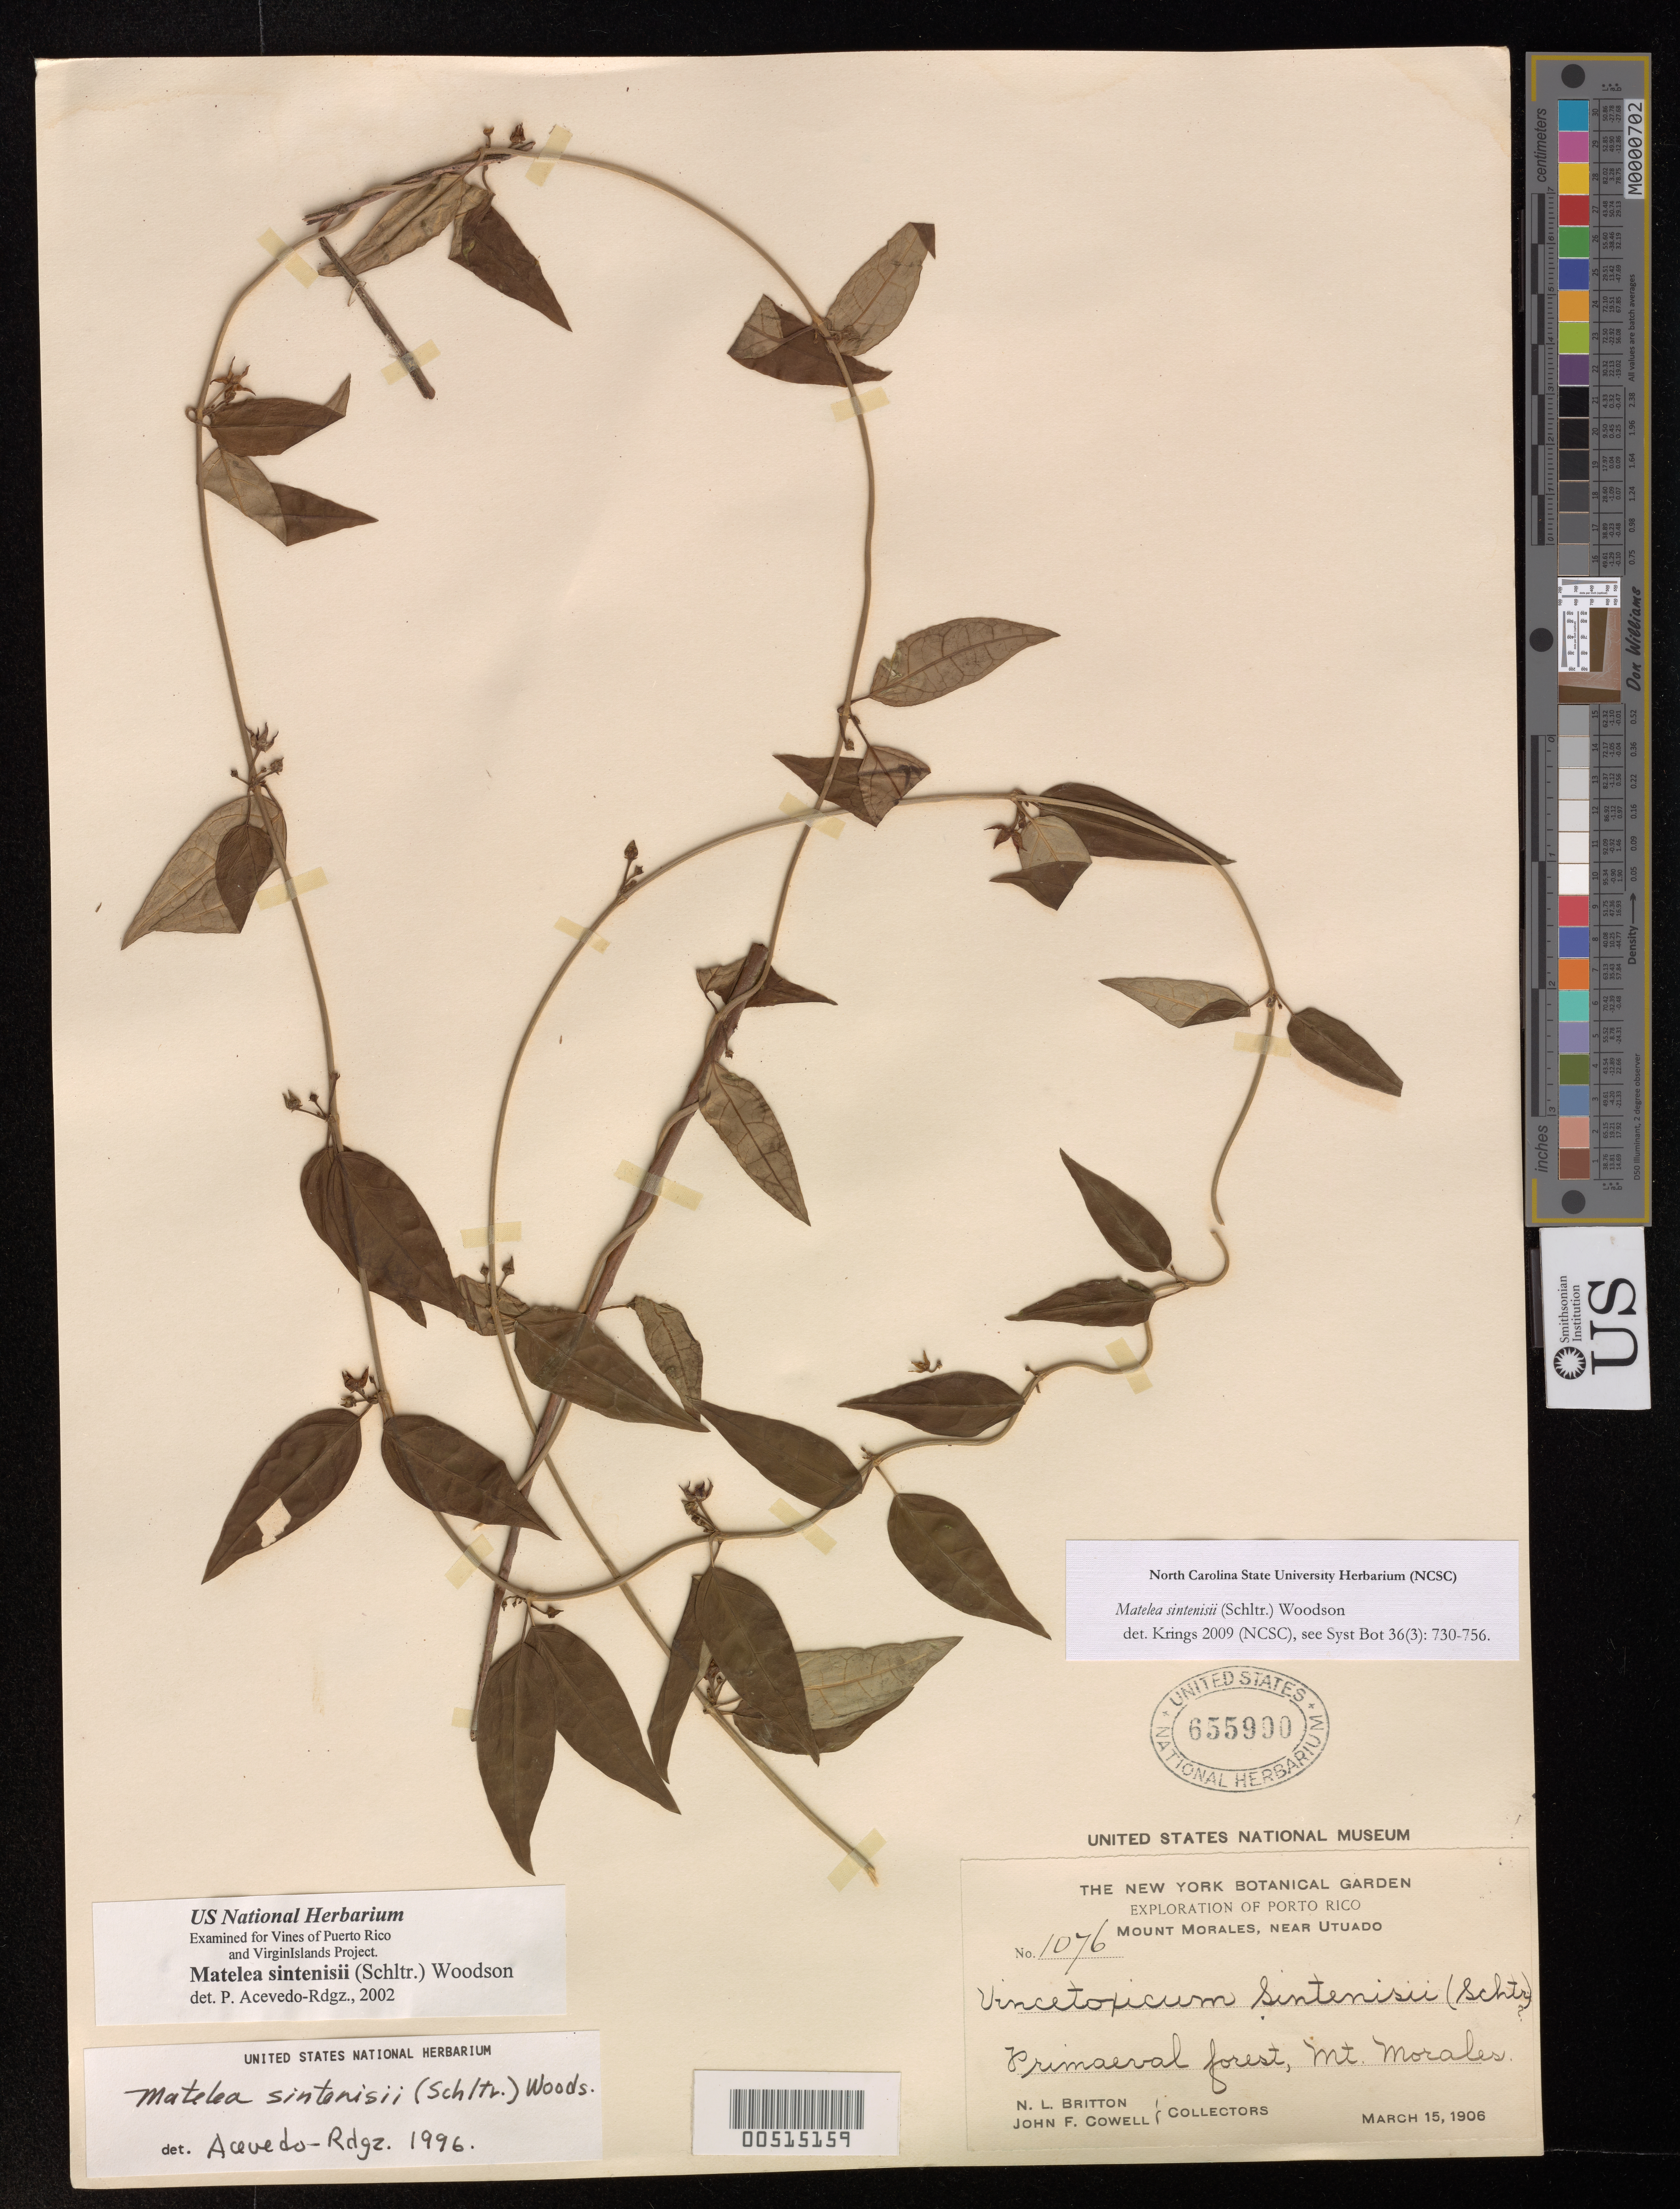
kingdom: Plantae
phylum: Tracheophyta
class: Magnoliopsida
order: Gentianales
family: Apocynaceae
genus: Matelea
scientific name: Matelea sintenisii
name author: (Schltr.) Woodson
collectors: N. Britton & J. F. Cowell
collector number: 1076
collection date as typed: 15 Mar 1906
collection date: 1906-03-15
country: Puerto Rico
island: Greater Antilles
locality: Mt. Morales, near Utuado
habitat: Primaeval forest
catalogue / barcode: US 655900